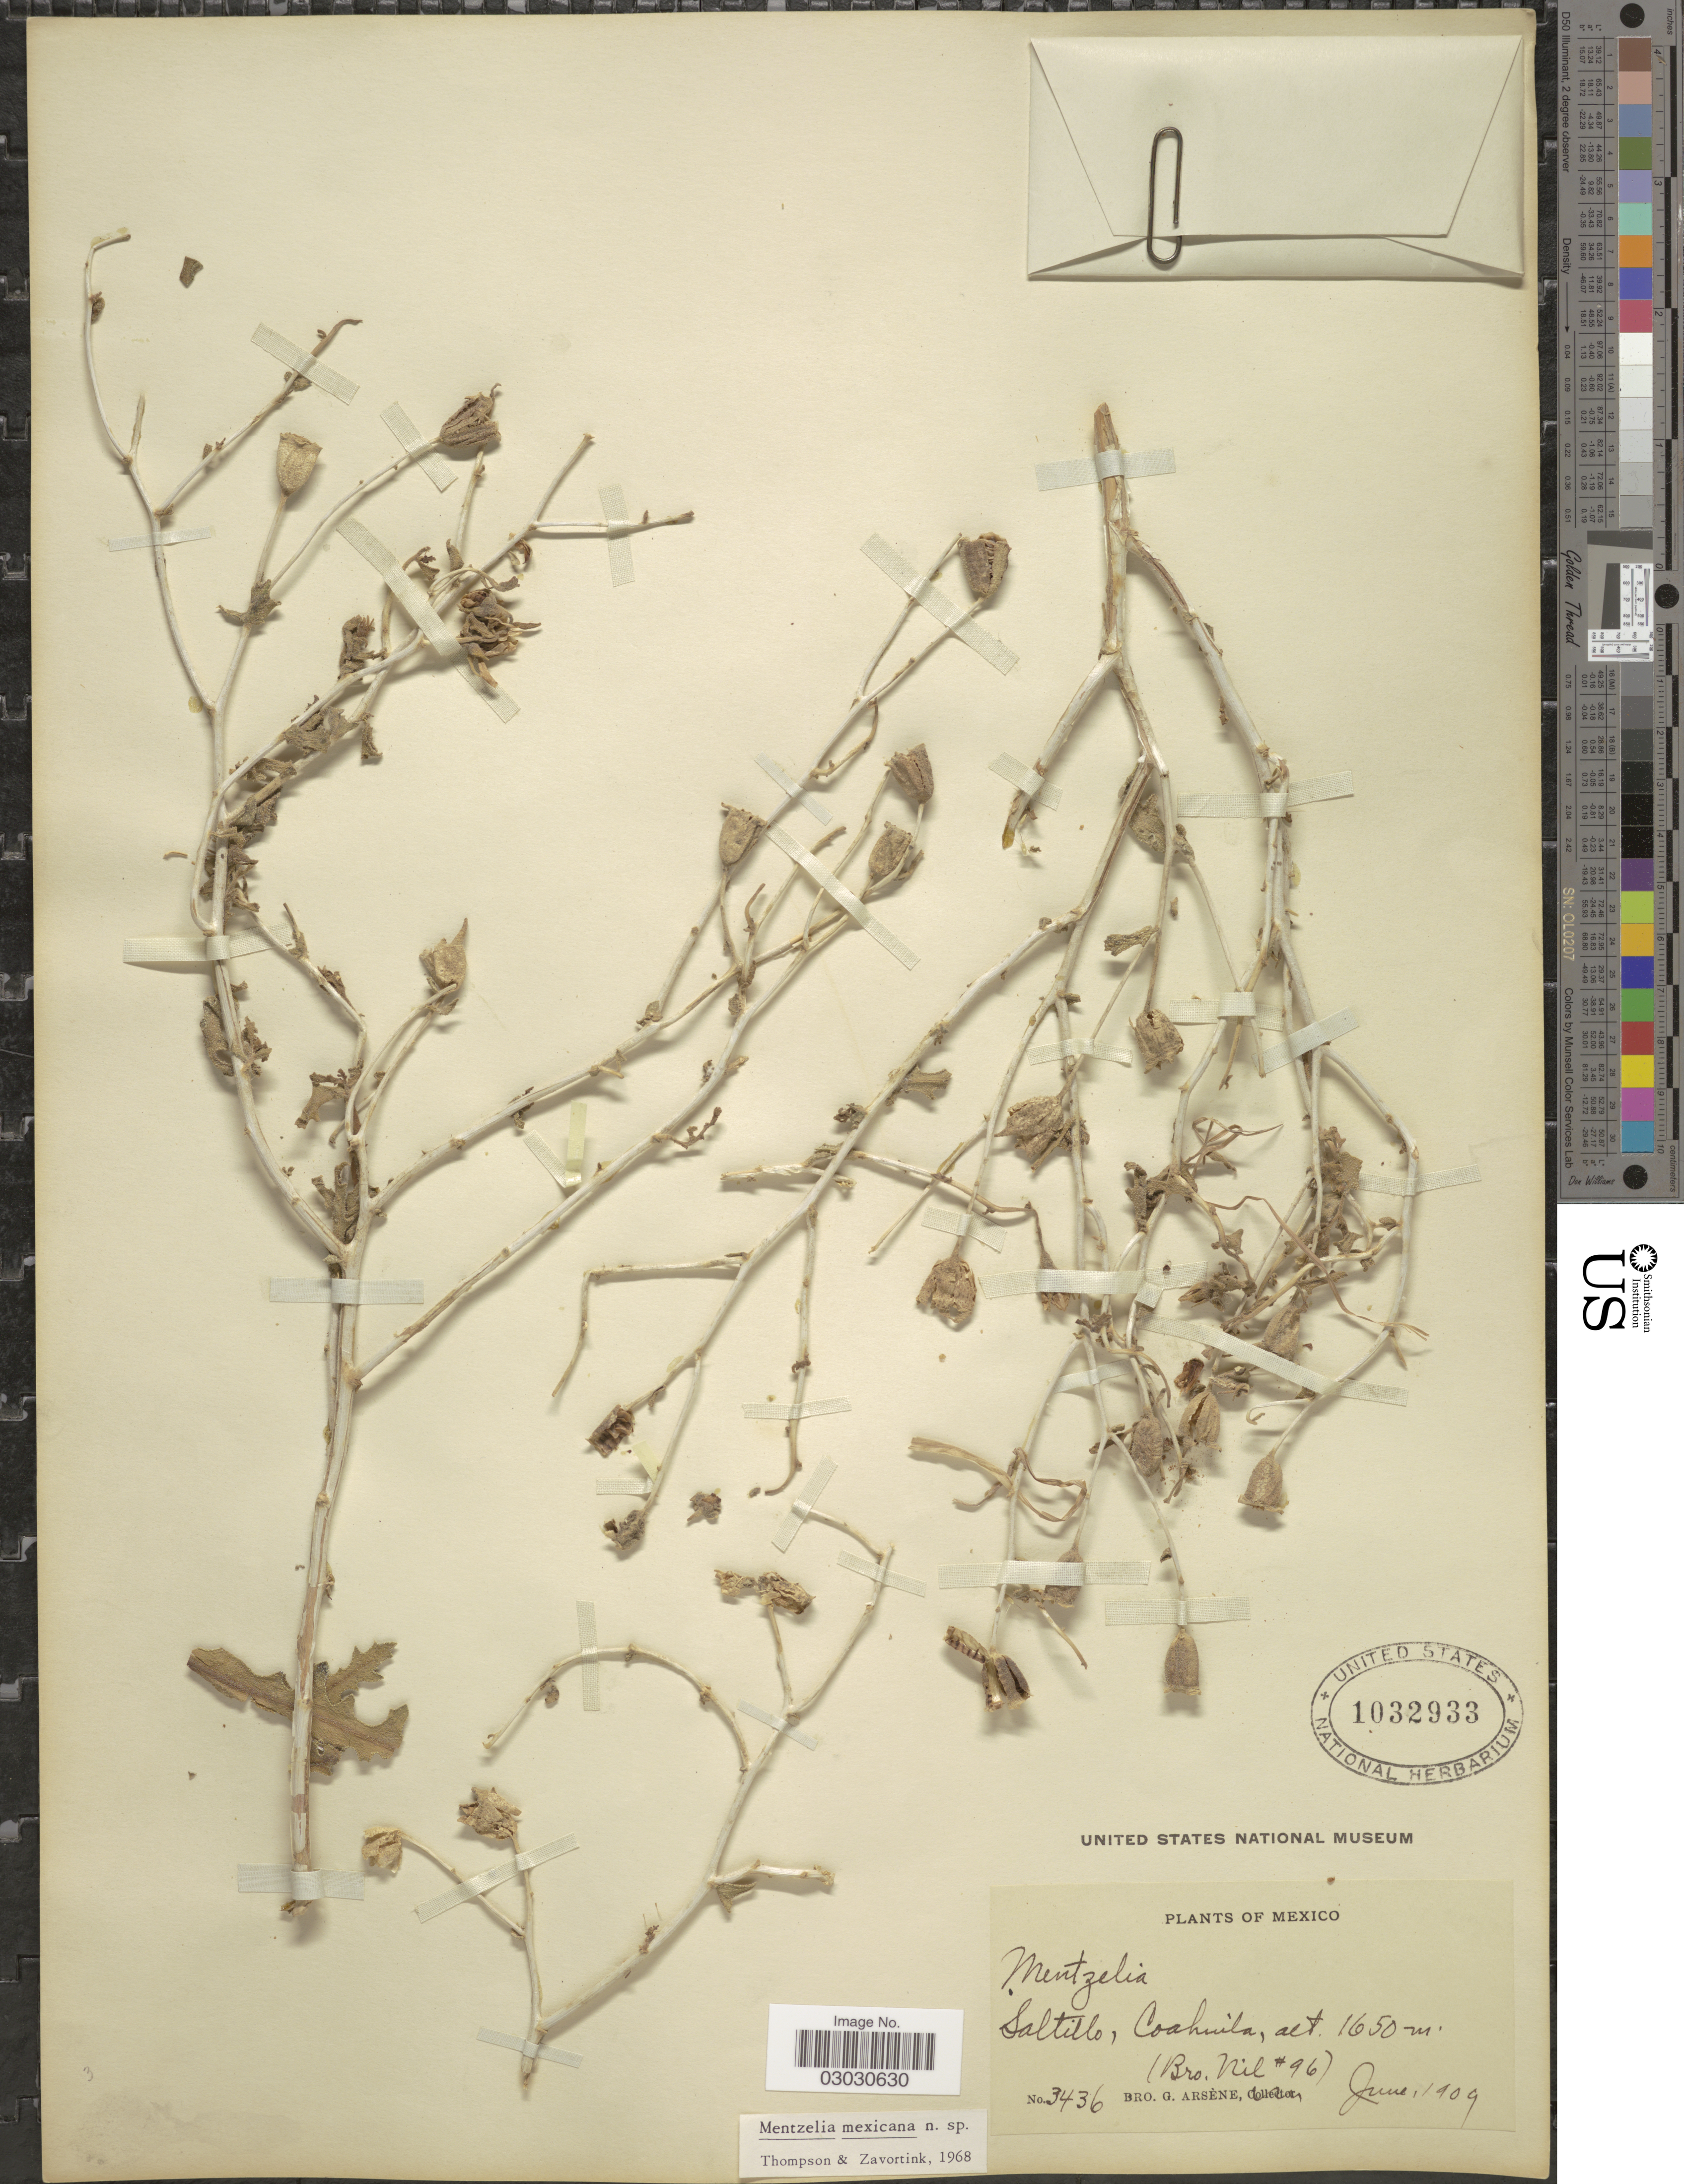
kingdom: Plantae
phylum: Tracheophyta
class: Magnoliopsida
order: Cornales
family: Loasaceae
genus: Mentzelia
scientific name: Mentzelia mexicana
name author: H.J. Thomps. & Zavort.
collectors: Bro. Nil & Bro. G. Arsène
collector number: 96/3436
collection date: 1909-06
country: Mexico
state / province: Coahuila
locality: Saltillo.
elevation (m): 1650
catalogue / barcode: US 1032933